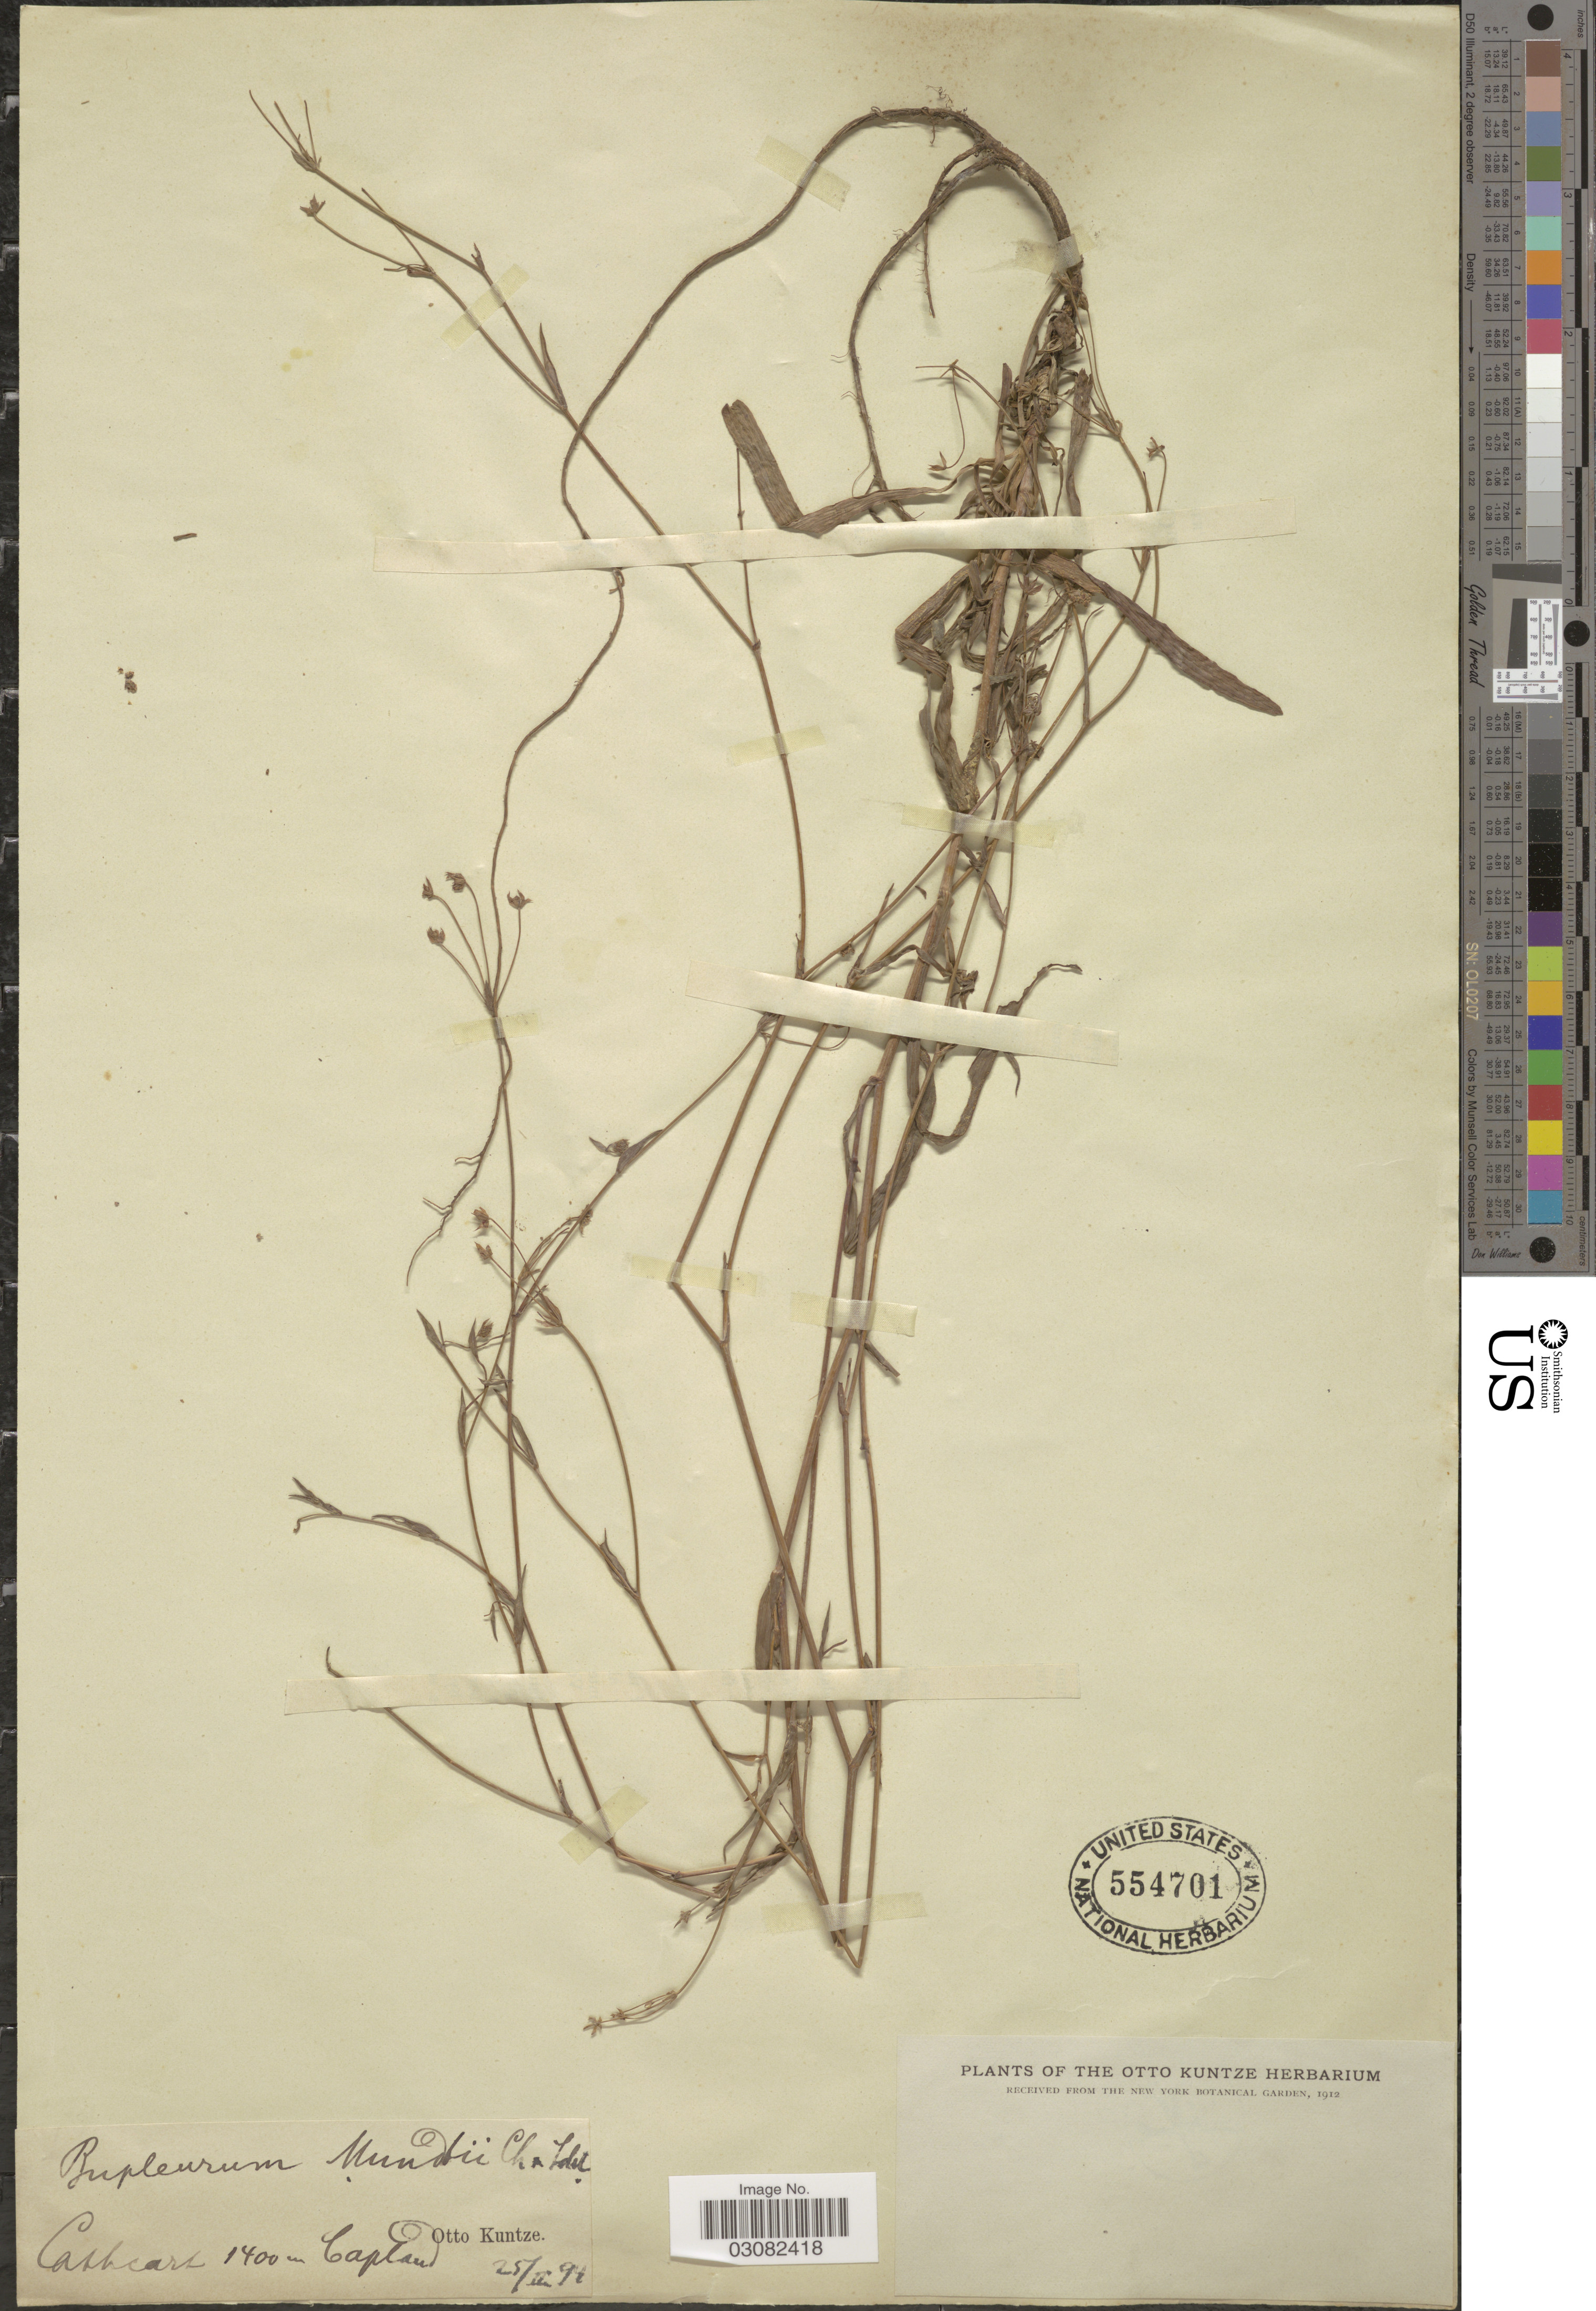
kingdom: Plantae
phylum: Tracheophyta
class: Magnoliopsida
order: Apiales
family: Apiaceae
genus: Bupleurum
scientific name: Bupleurum mundtii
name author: Cham. & Schltdl.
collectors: C.E.O. Kuntze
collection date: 1894-02-25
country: South Africa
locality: Cathcart, Capland.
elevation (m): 1400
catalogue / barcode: US 554701